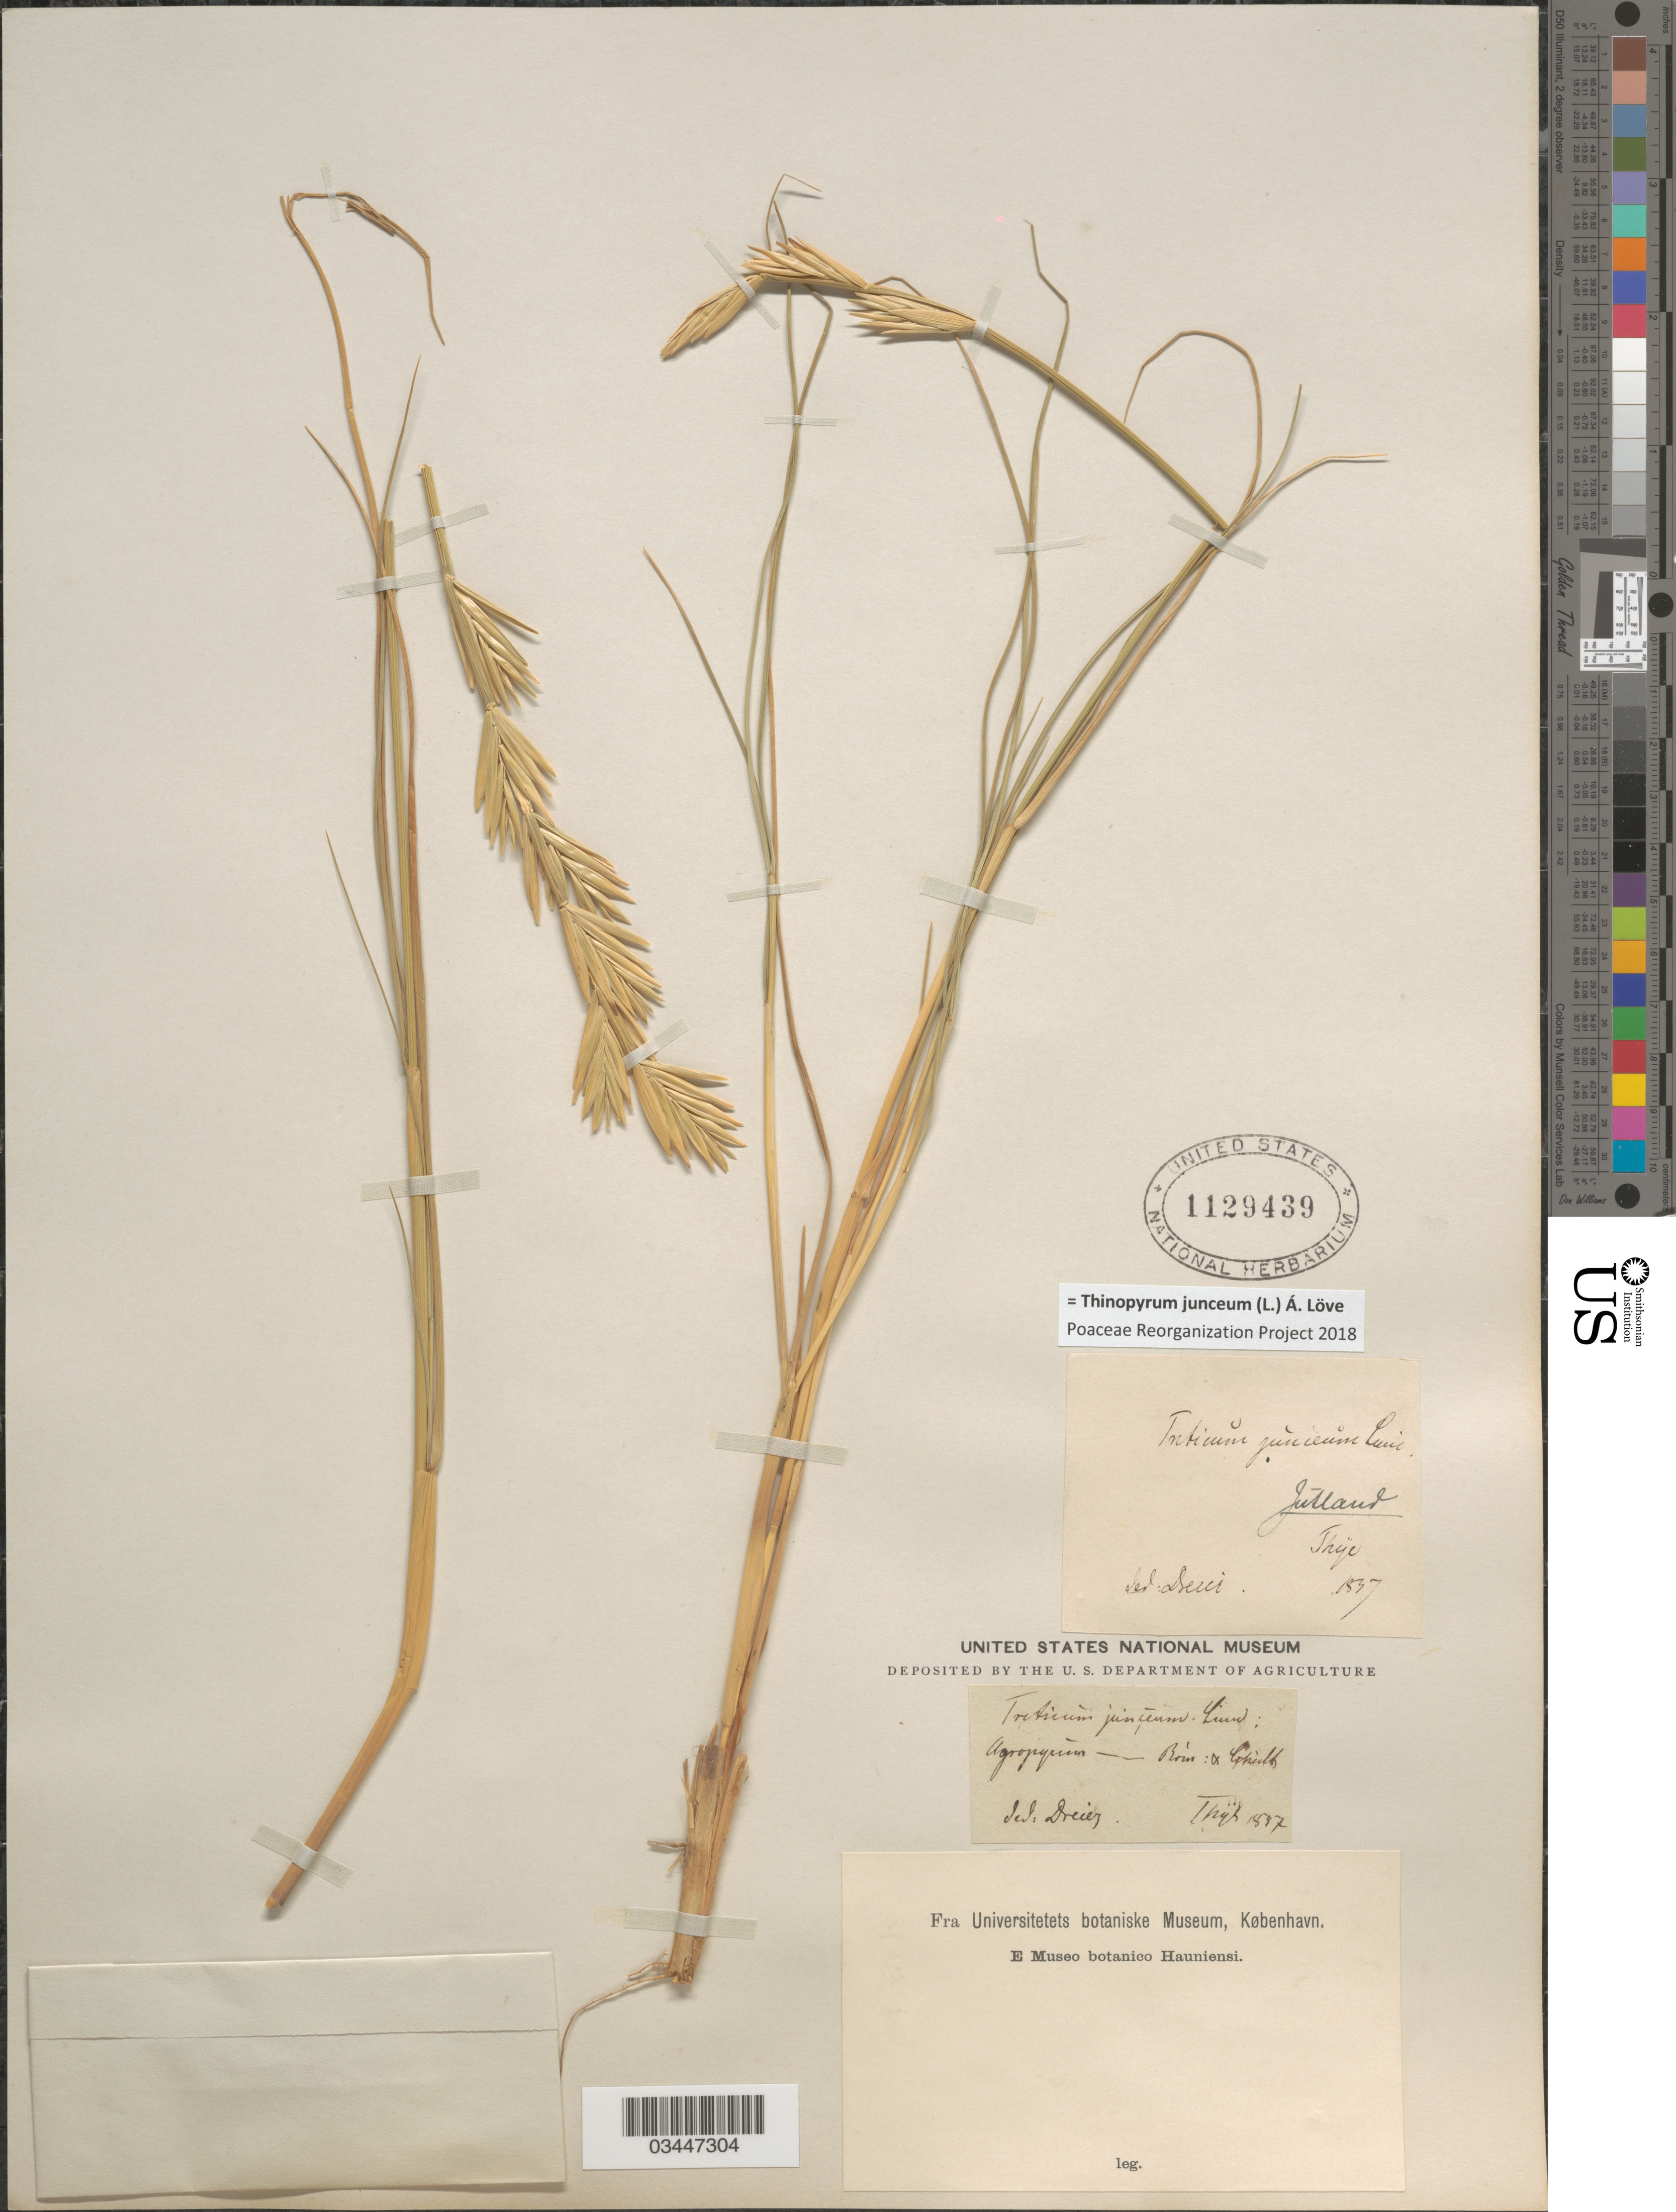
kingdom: Plantae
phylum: Tracheophyta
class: Liliopsida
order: Poales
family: Poaceae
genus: Thinopyrum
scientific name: Thinopyrum junceum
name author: (L.) Á. Löve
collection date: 1837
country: Denmark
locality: Jútland. Isl. Drejet.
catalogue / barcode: US 1129439